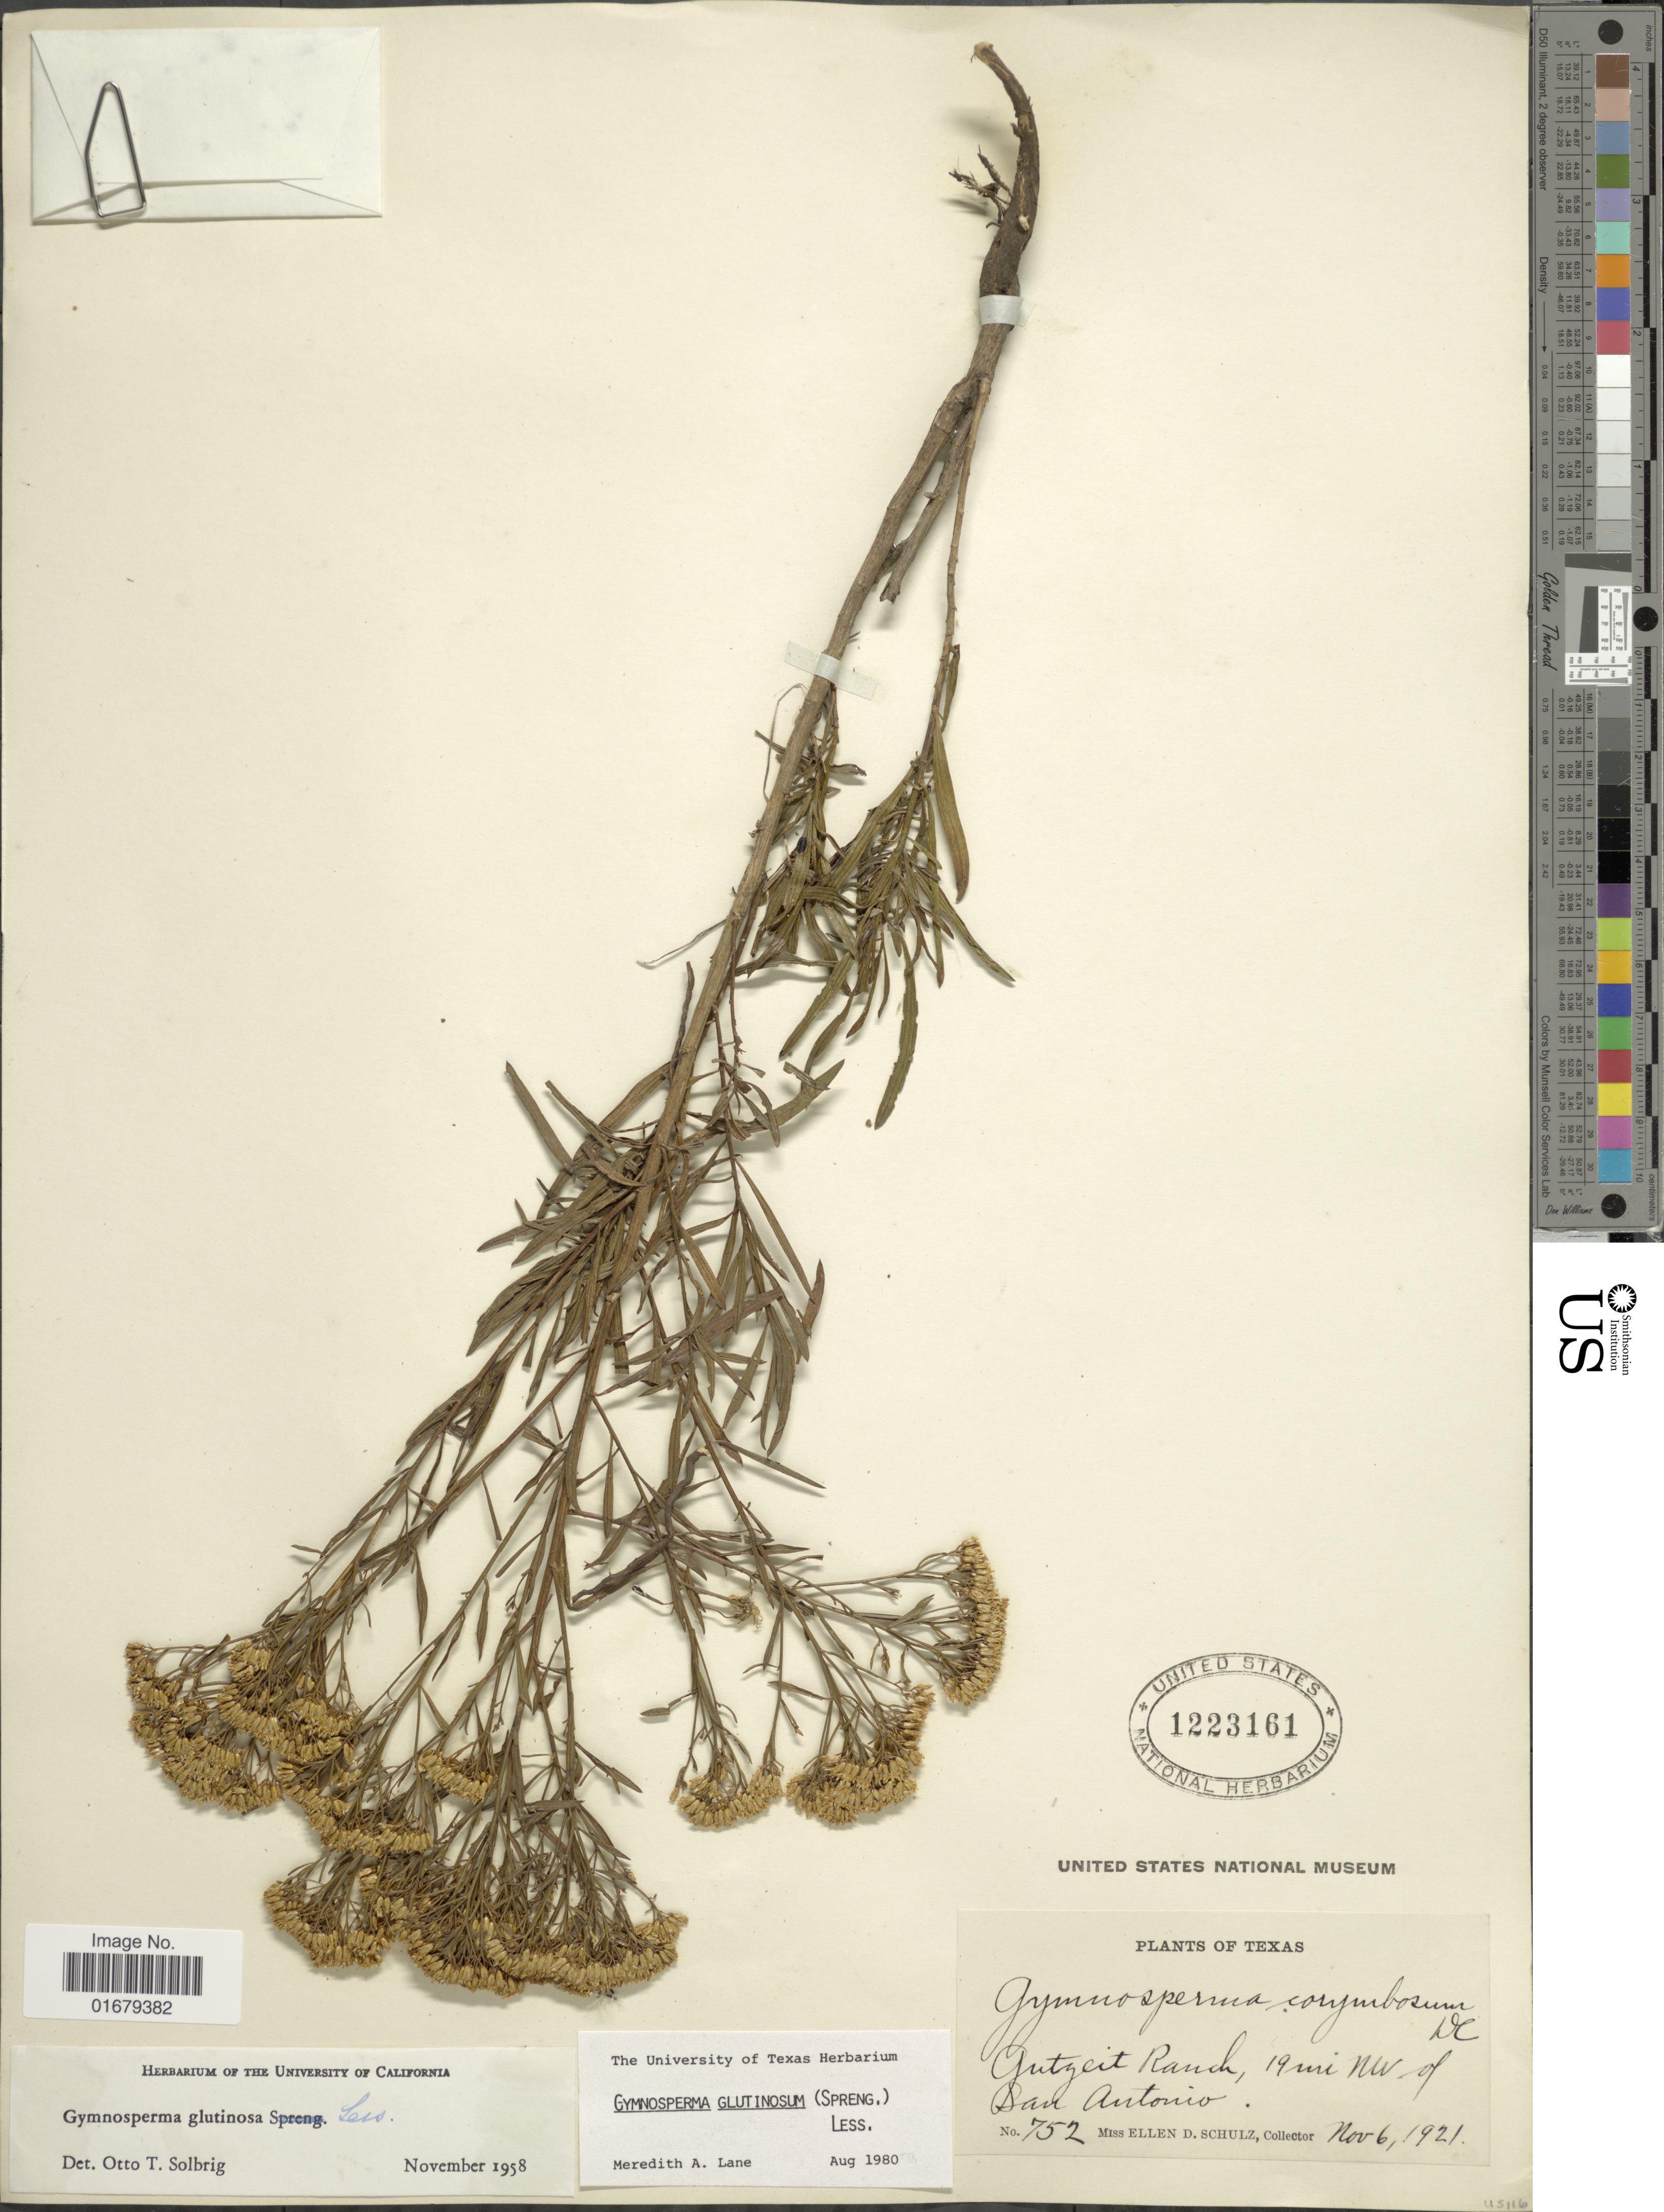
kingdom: Plantae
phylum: Tracheophyta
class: Magnoliopsida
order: Asterales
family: Asteraceae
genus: Gymnosperma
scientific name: Gymnosperma glutinosum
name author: (Spreng.) Less.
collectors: E. D. Schulz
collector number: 752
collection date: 1921-11-06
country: United States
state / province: Texas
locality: Gutgeit Ranch, 19 mi NW of San Antonio.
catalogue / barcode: US 1223161